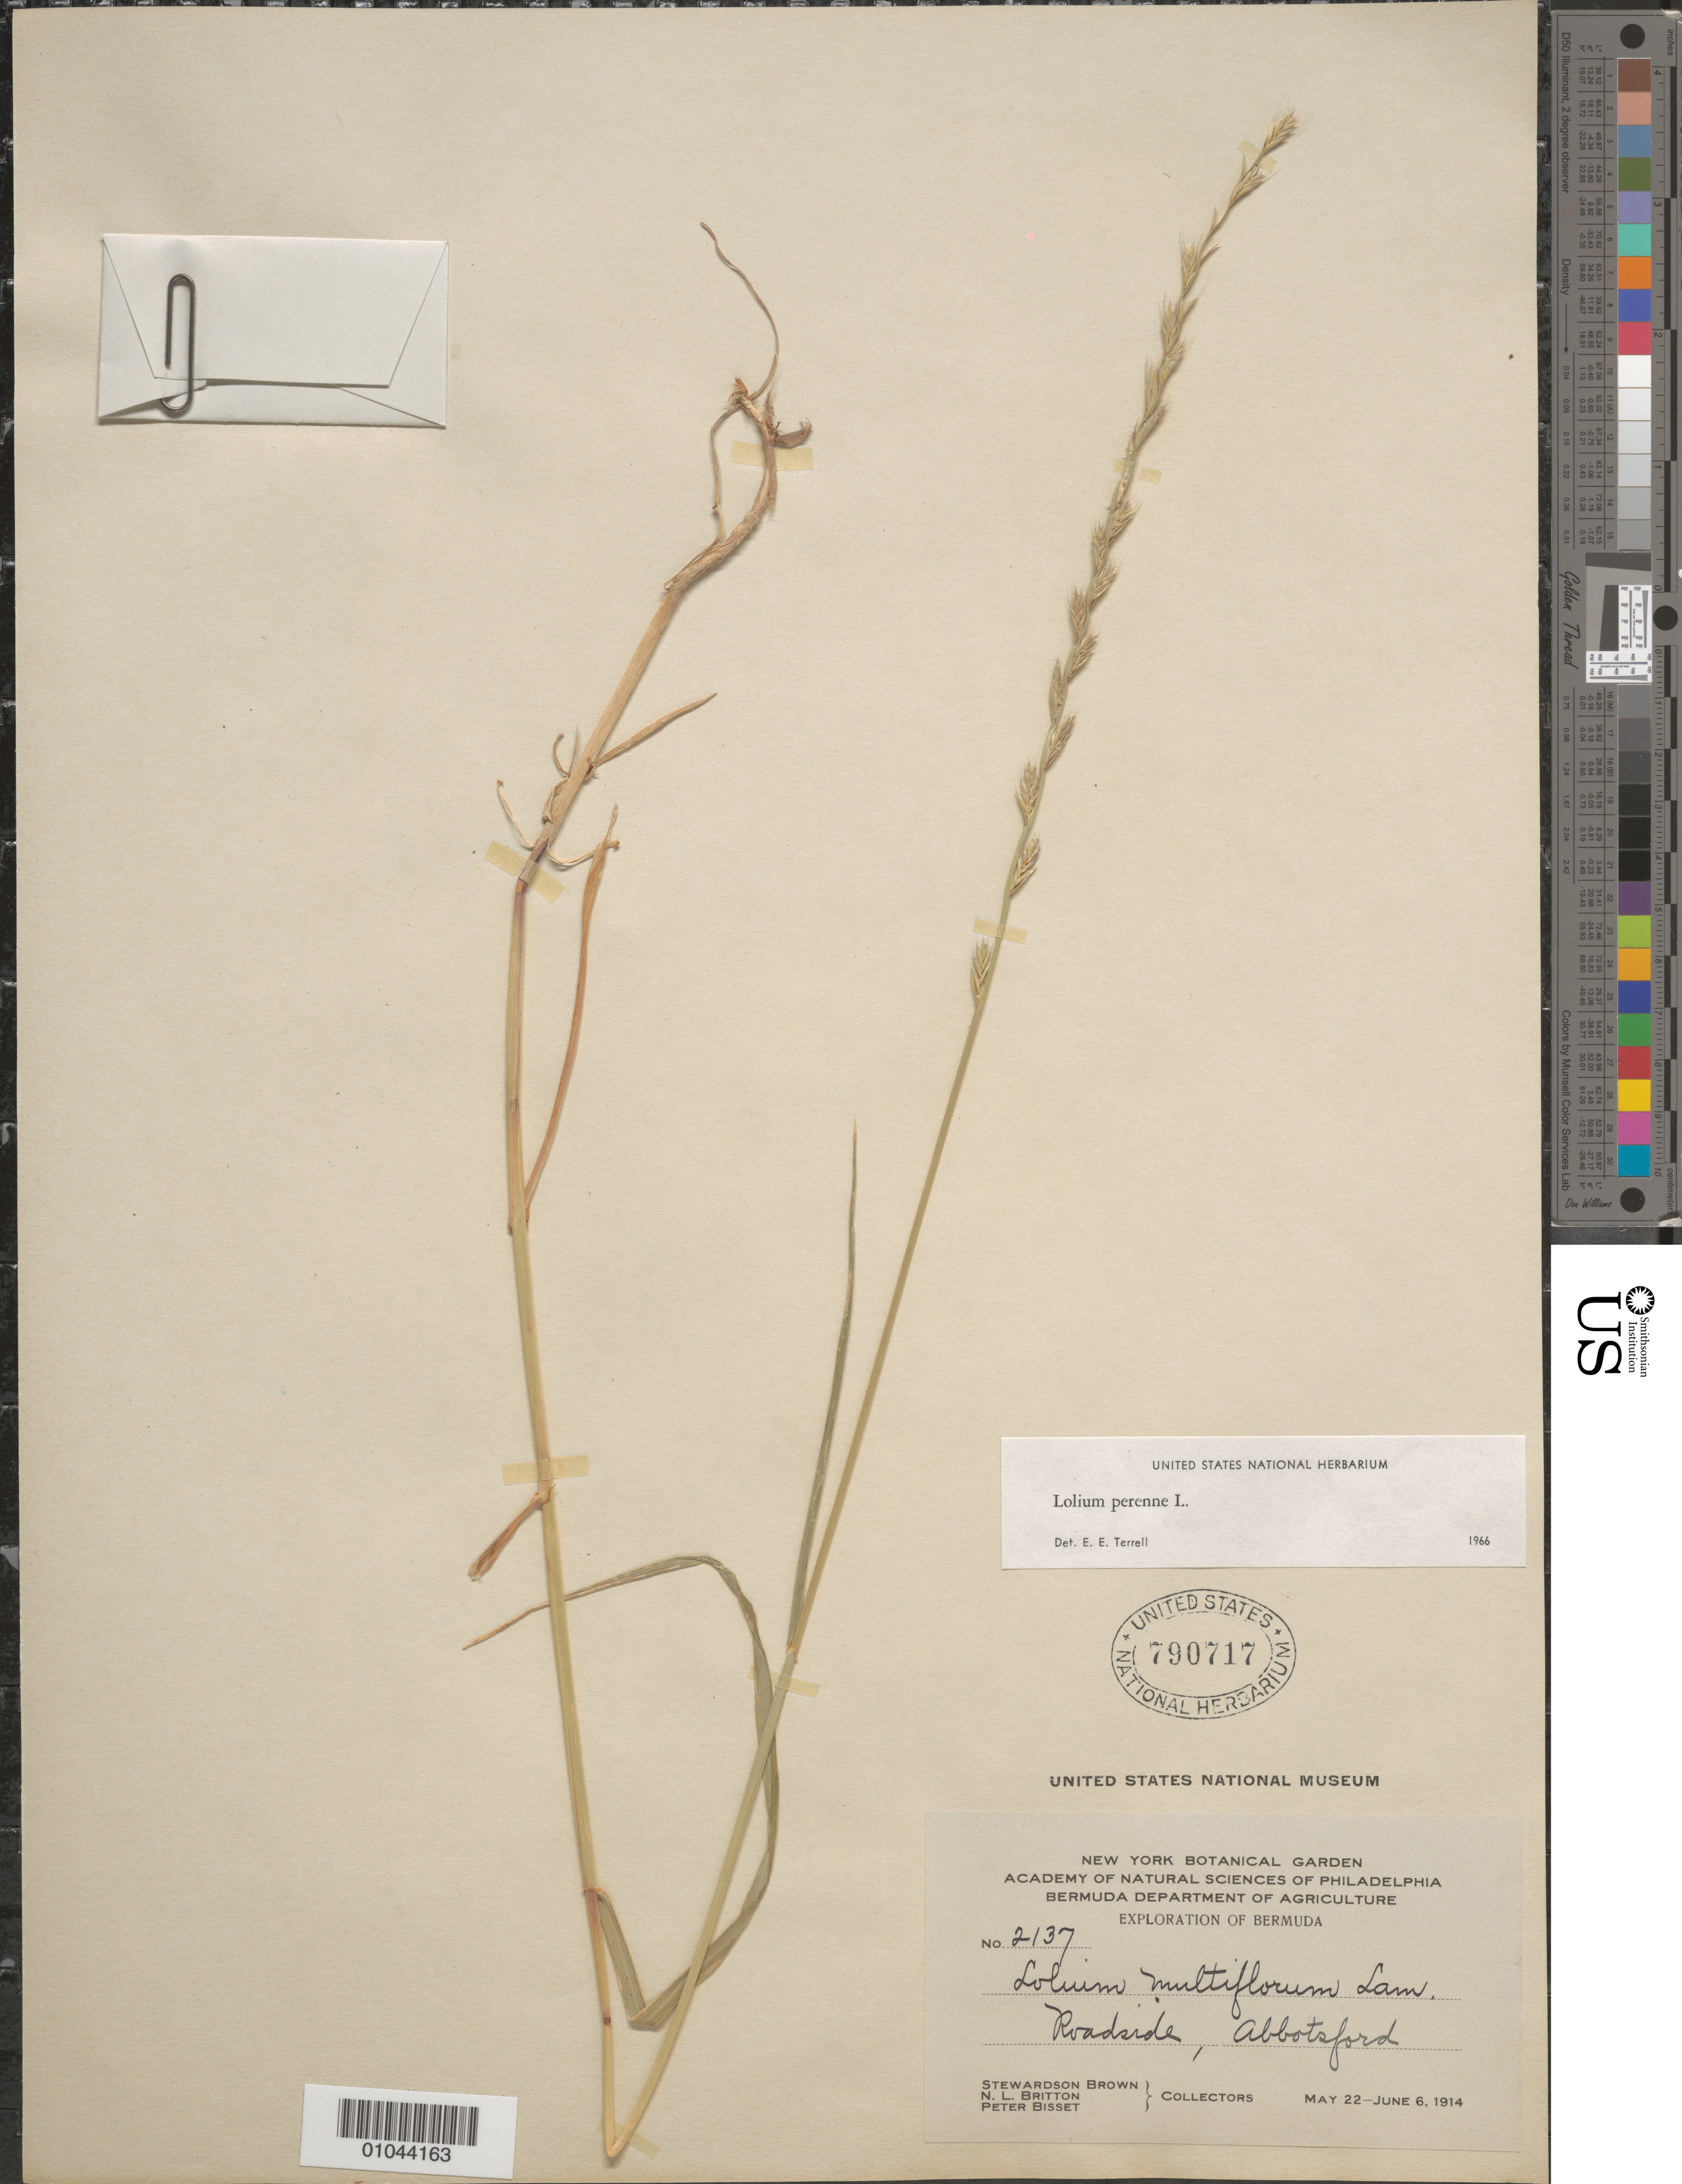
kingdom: Plantae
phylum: Tracheophyta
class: Liliopsida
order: Poales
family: Poaceae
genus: Lolium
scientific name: Lolium perenne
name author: L.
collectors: S. Brown, N. Britton & P. Bisset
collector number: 2137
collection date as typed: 22 May 1914 to 06 Jun 1914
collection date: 1914-05-22/1914-06-06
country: Bermuda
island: Bermuda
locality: Abbotsford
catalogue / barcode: US 790717